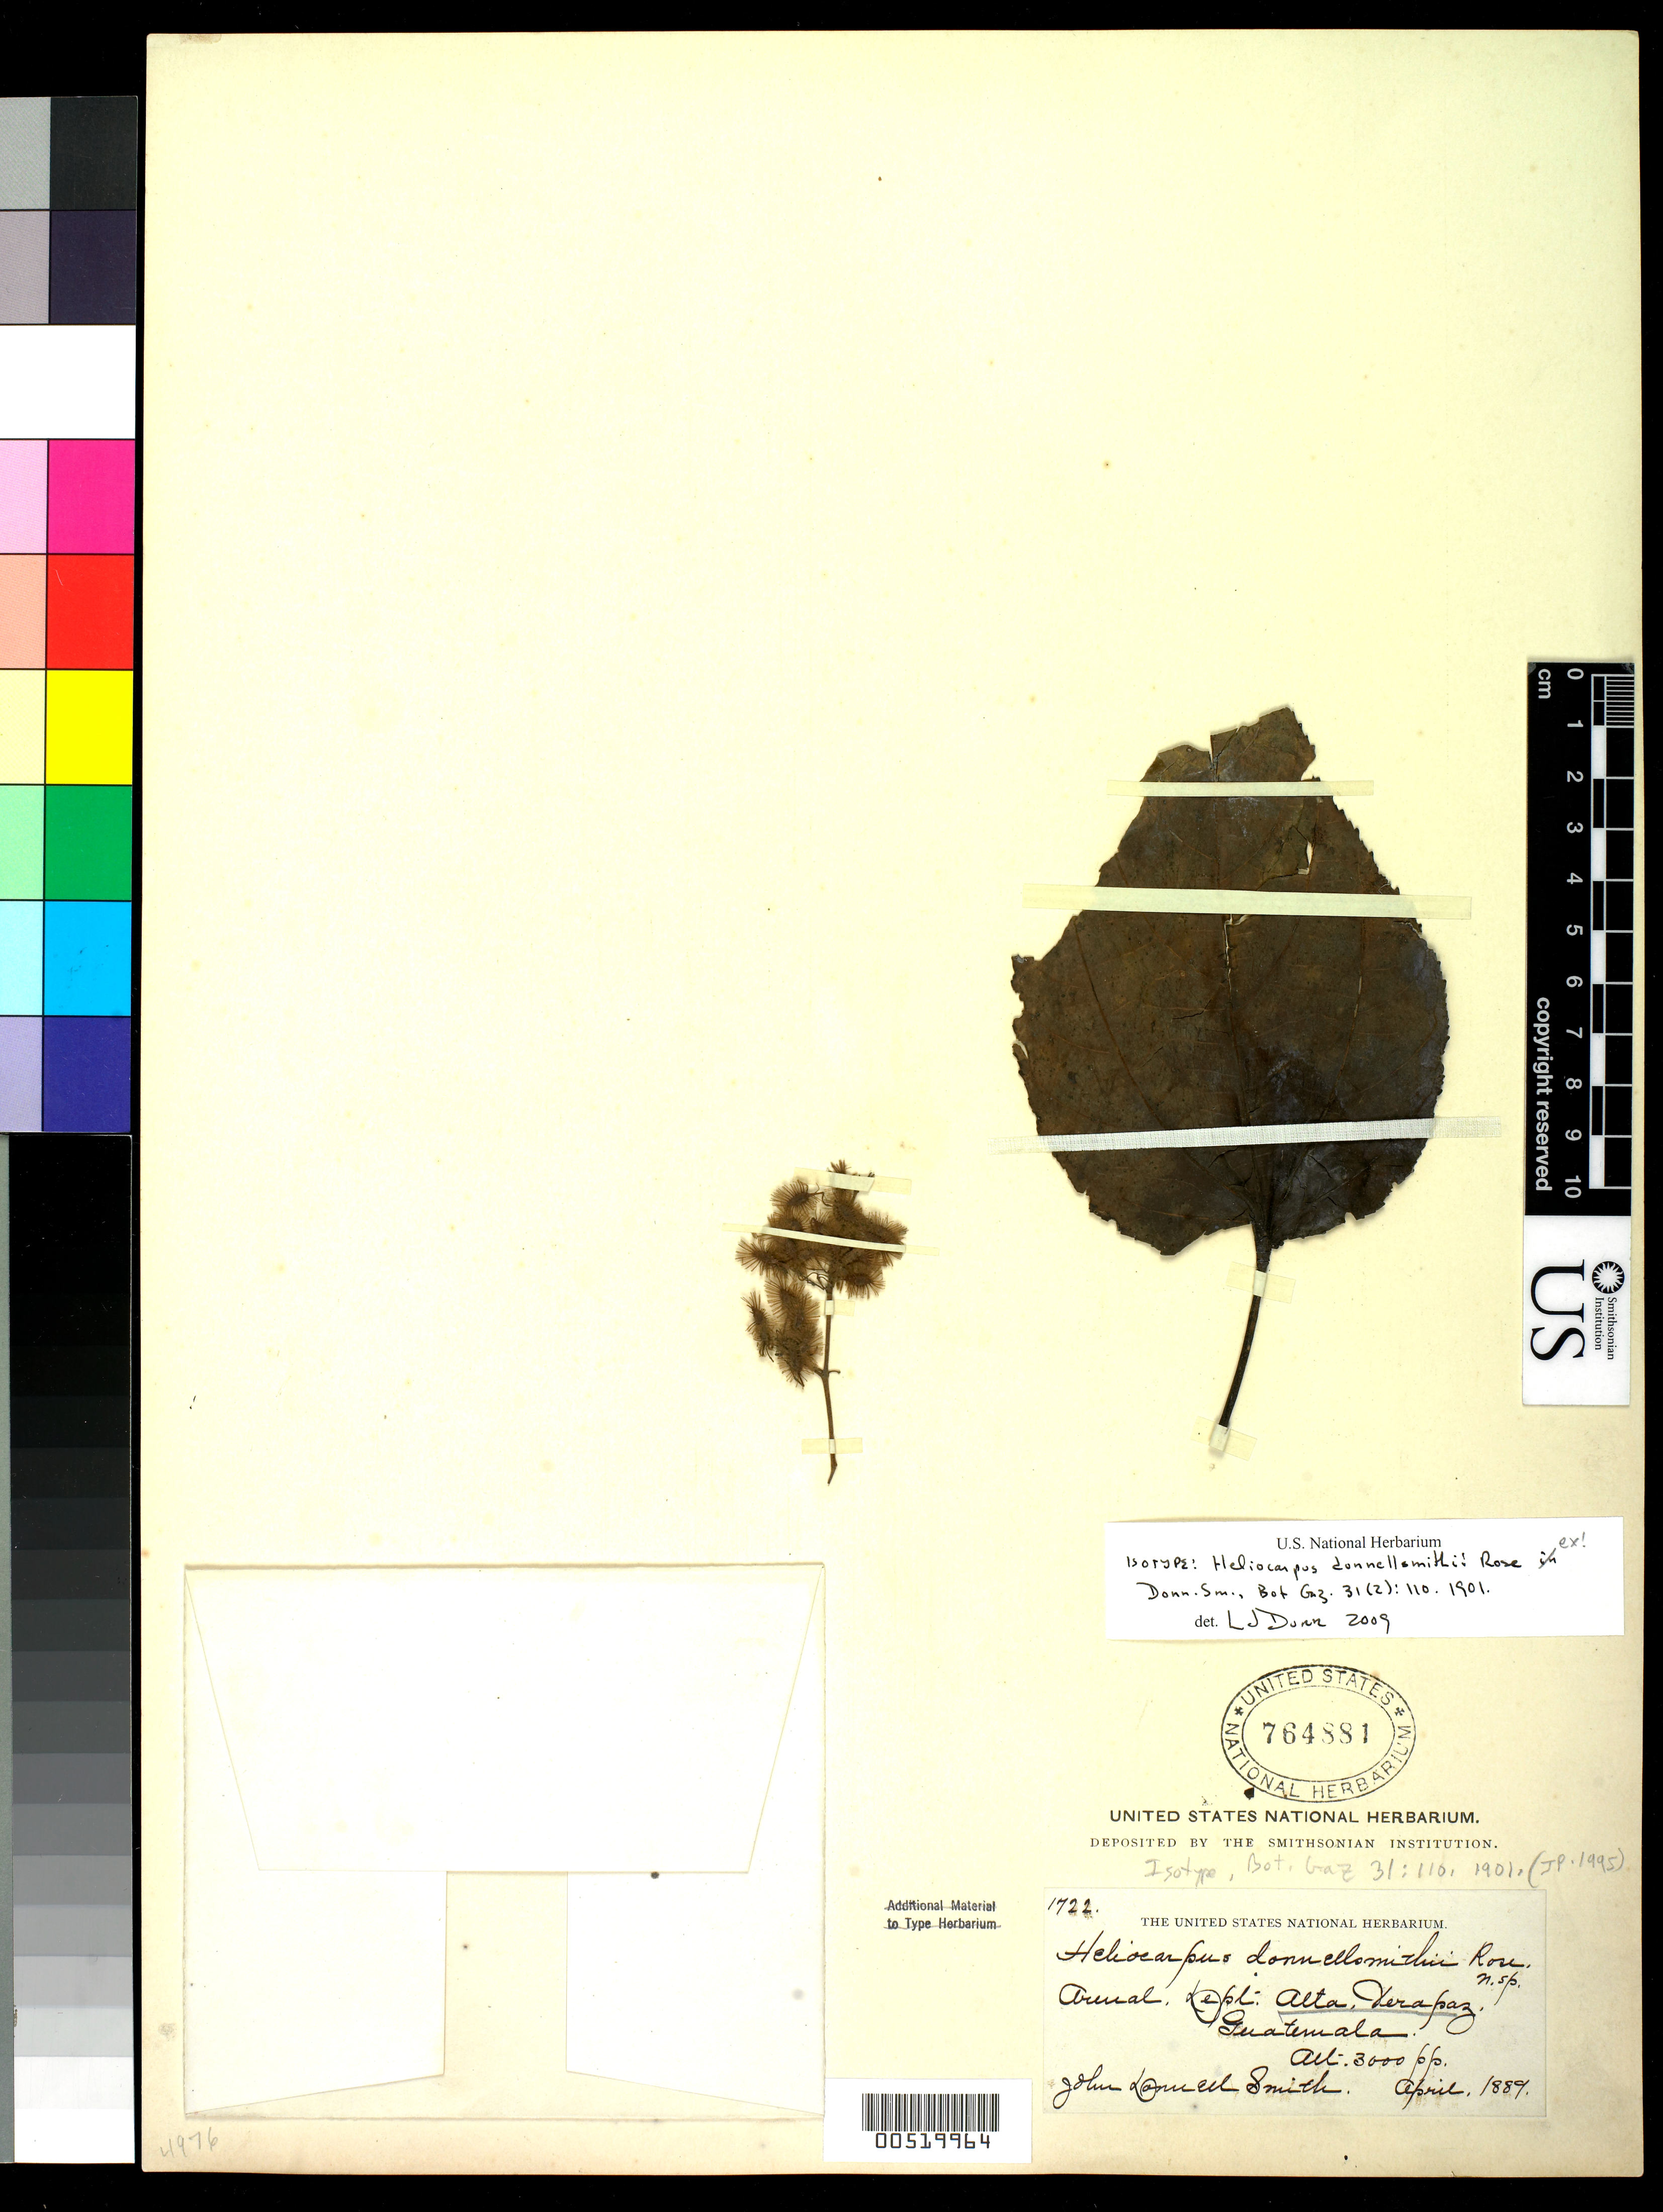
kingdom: Plantae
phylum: Tracheophyta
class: Magnoliopsida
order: Malvales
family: Malvaceae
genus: Heliocarpus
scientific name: Heliocarpus donnellsmithii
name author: Rose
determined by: Dorr, L. J., (BOT), Smithsonian Institution - National Museum of Natural History (UNITED STATES)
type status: Isotype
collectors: J. Donnell Smith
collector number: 1722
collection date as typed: Apr 1889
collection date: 1889-04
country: Guatemala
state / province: Alta Verapaz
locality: Arenal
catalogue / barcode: US 764881